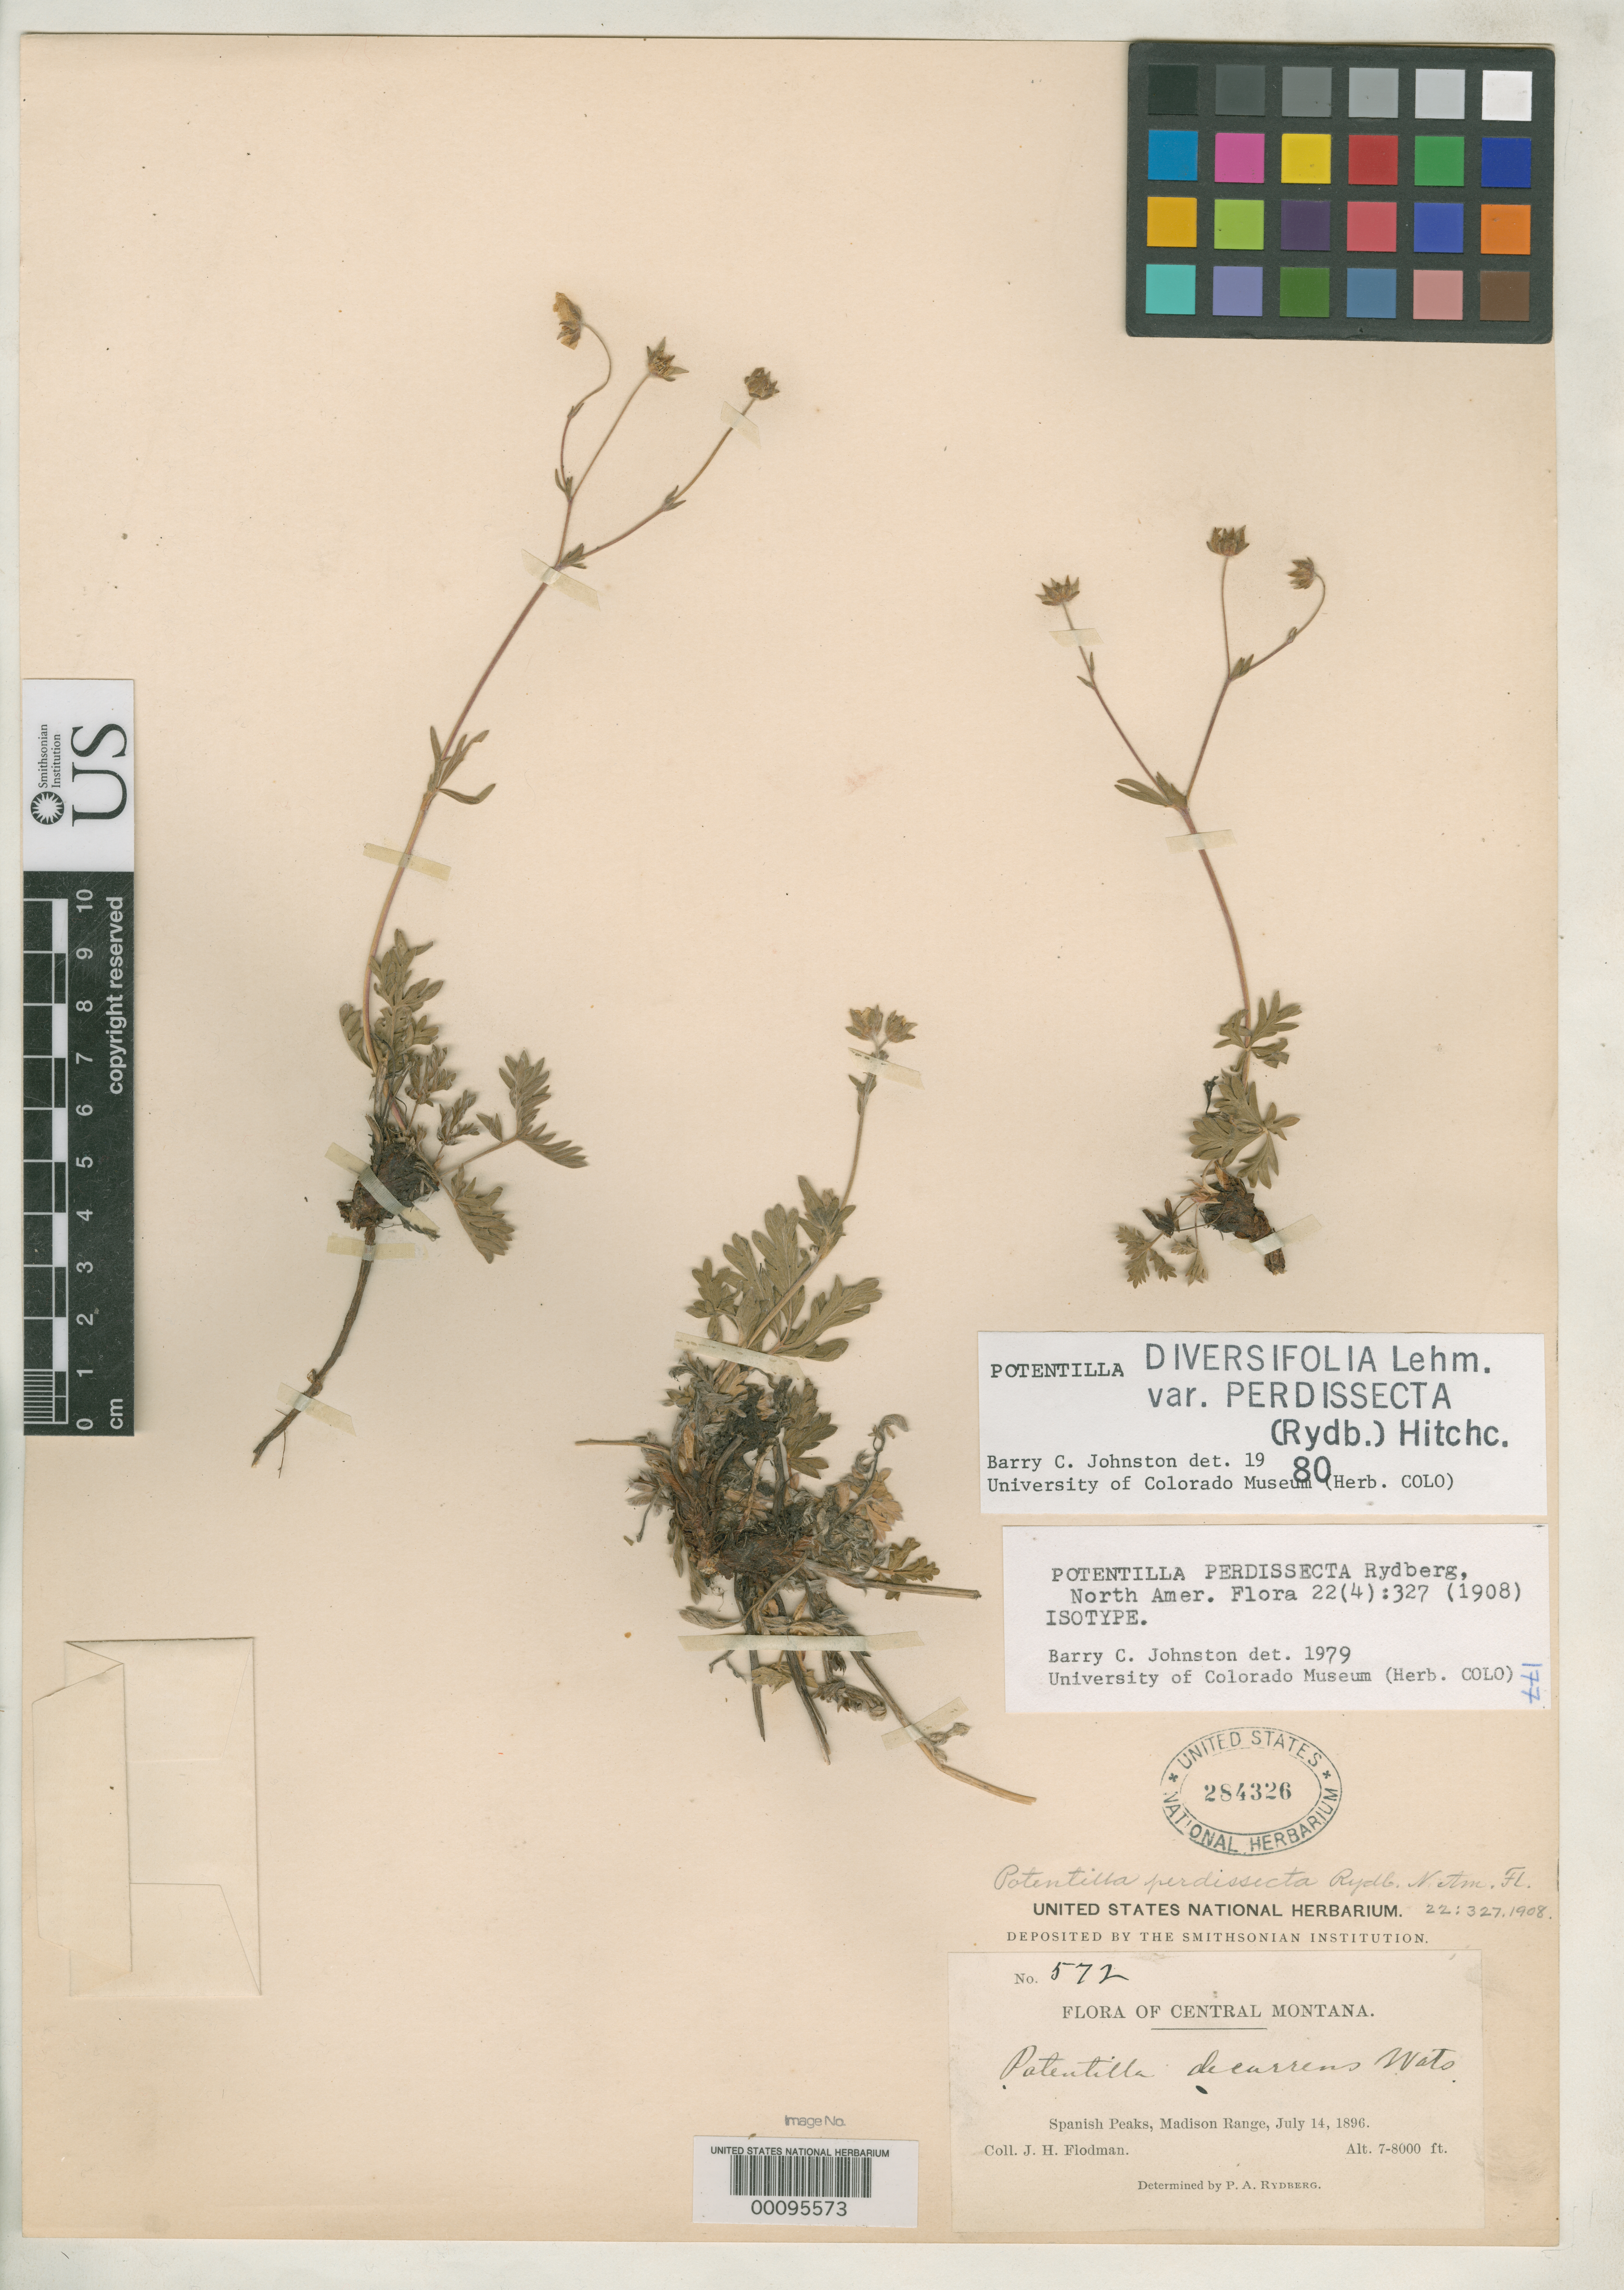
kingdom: Plantae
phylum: Tracheophyta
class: Magnoliopsida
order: Rosales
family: Rosaceae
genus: Potentilla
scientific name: Potentilla perdissecta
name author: Rydb.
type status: Isotype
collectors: J. Flodman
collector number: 572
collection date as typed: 14 Jul 1896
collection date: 1896-07-14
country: United States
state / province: Montana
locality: Madison Range, Spanish Peaks.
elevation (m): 2134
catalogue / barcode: US 284326